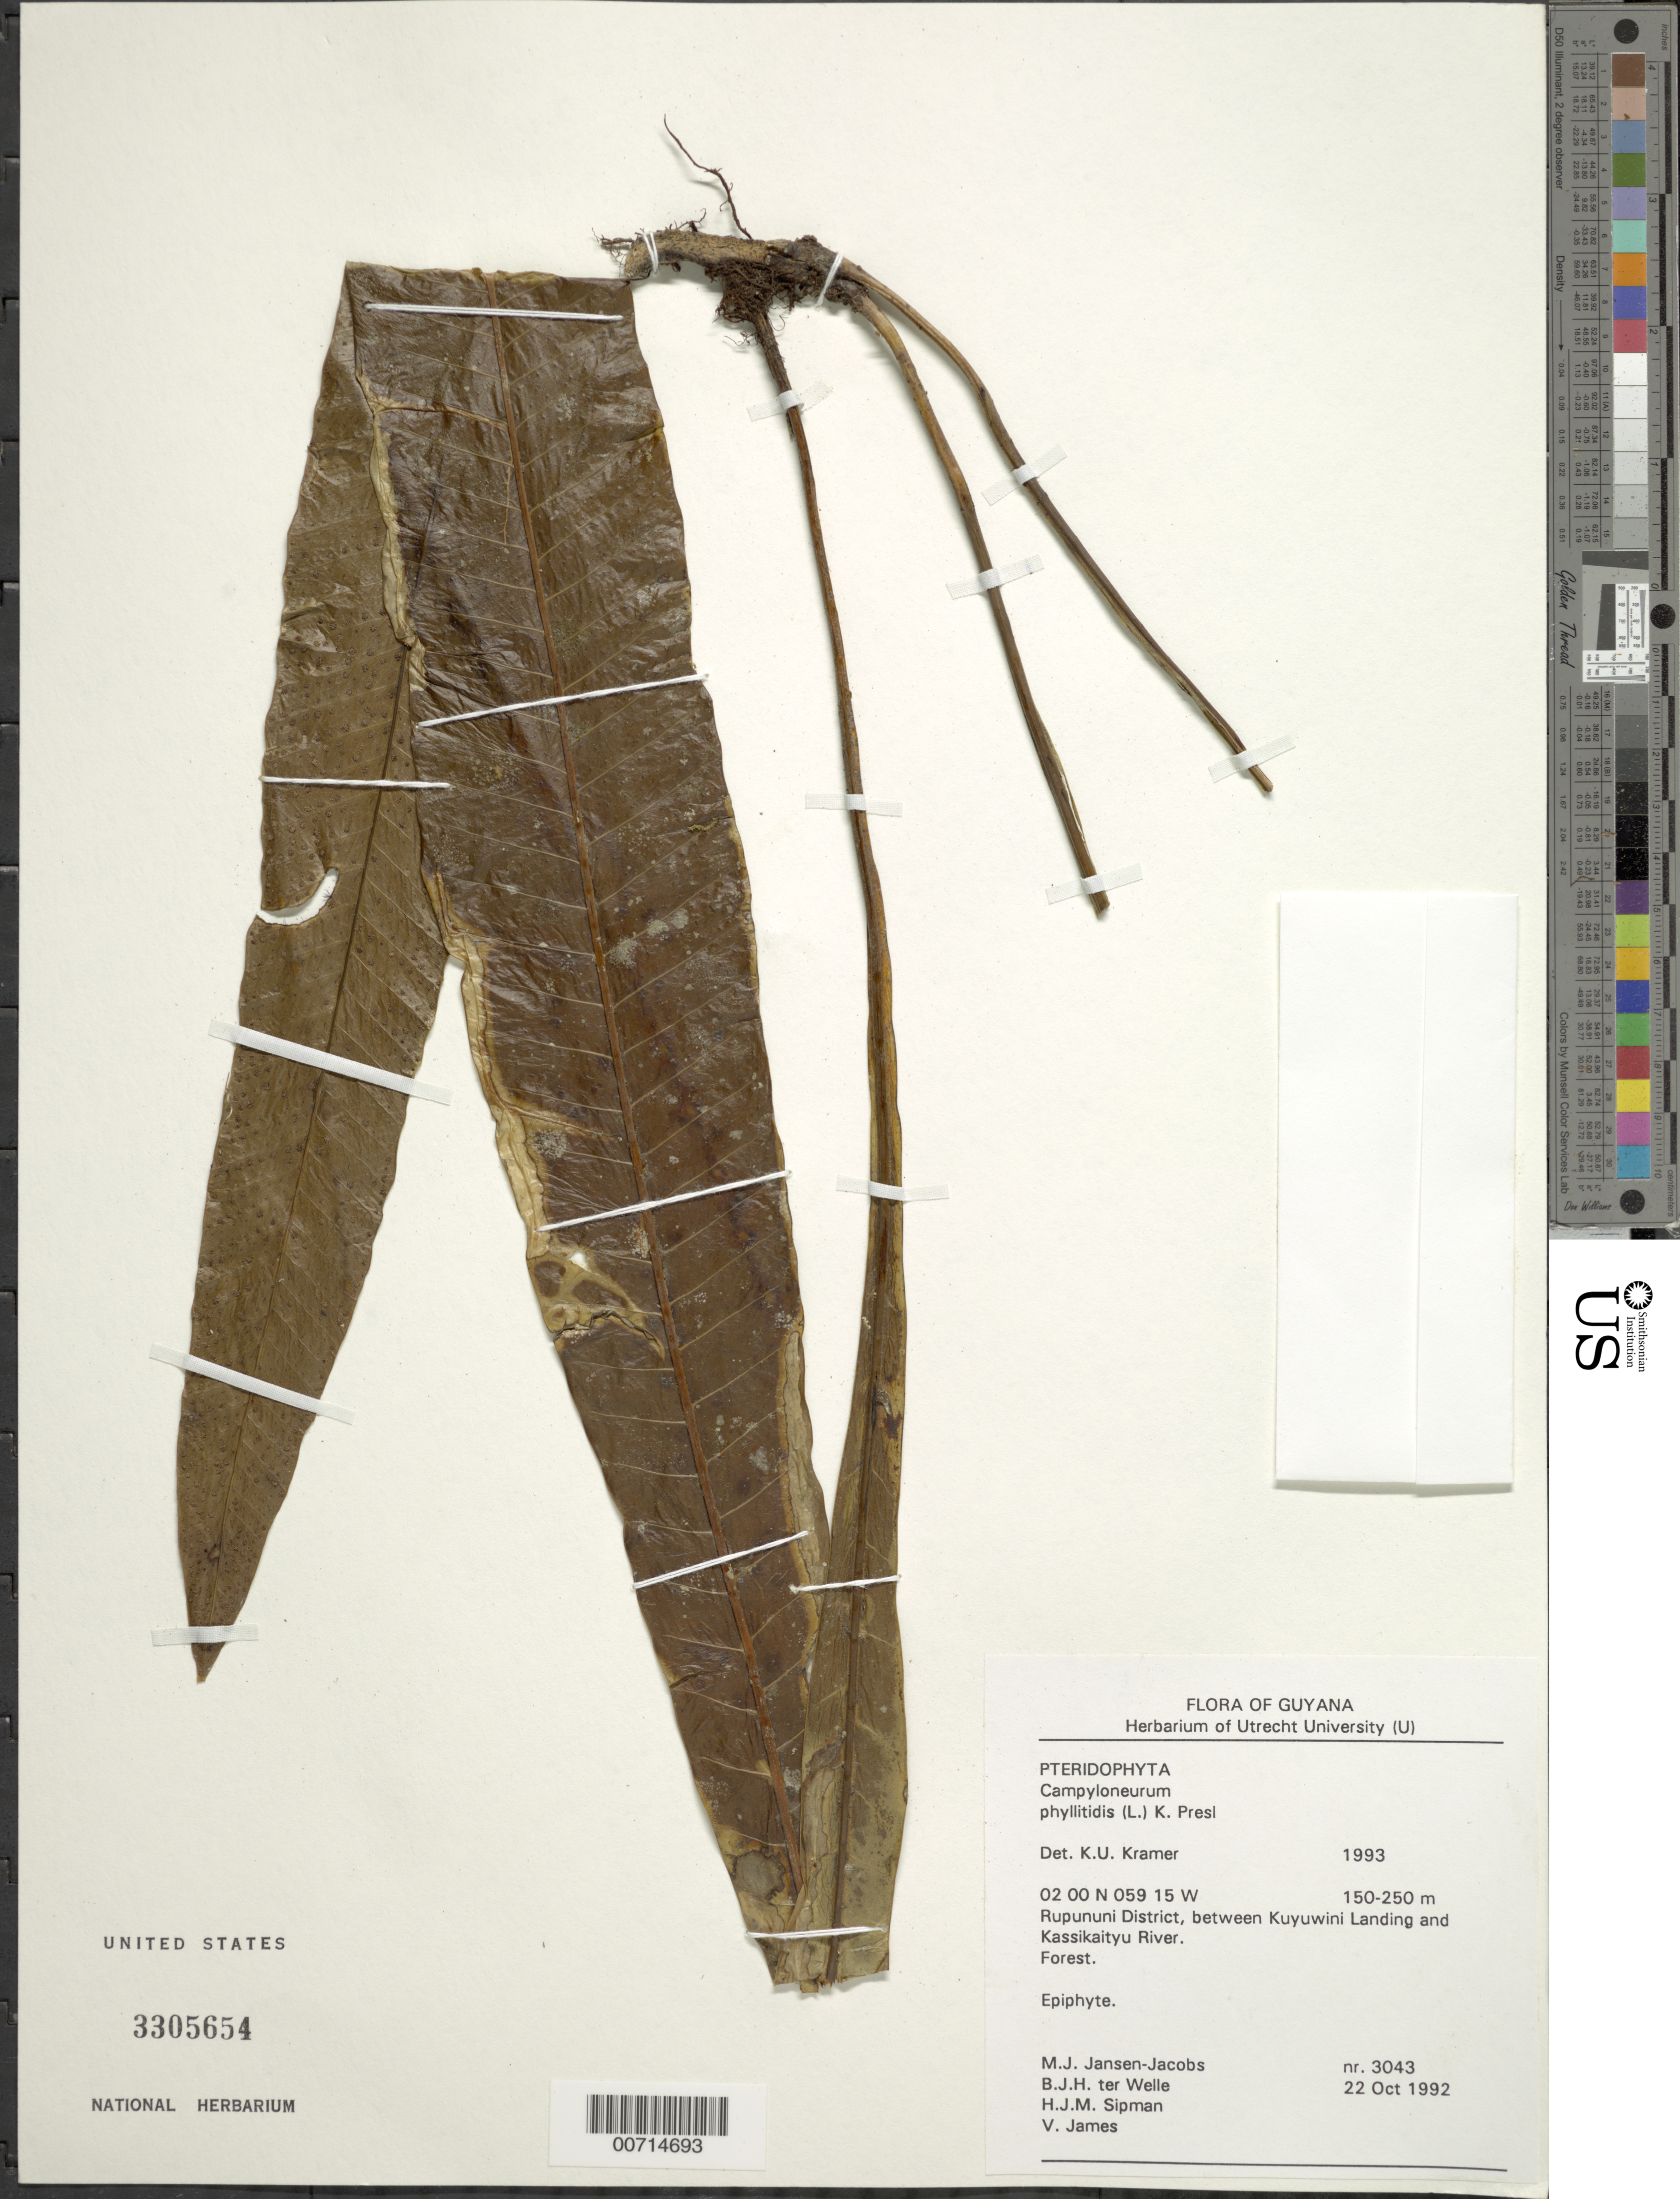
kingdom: Plantae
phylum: Tracheophyta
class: Polypodiopsida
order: Polypodiales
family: Polypodiaceae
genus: Campyloneurum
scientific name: Campyloneurum phyllitidis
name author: (L.) C. Presl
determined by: Kramer, K. U.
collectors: M. J. Jansen-Jacobs, B. Welle, H. J. M. Sipman & V. James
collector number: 3043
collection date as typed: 22-Oct-92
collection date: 1992-10-22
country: Guyana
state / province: U. Takutu-U. Essequibo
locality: Rupununi District, between Kuyuwini Landing and Kassikaityu River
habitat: Forest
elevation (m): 150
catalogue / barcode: US 3305654